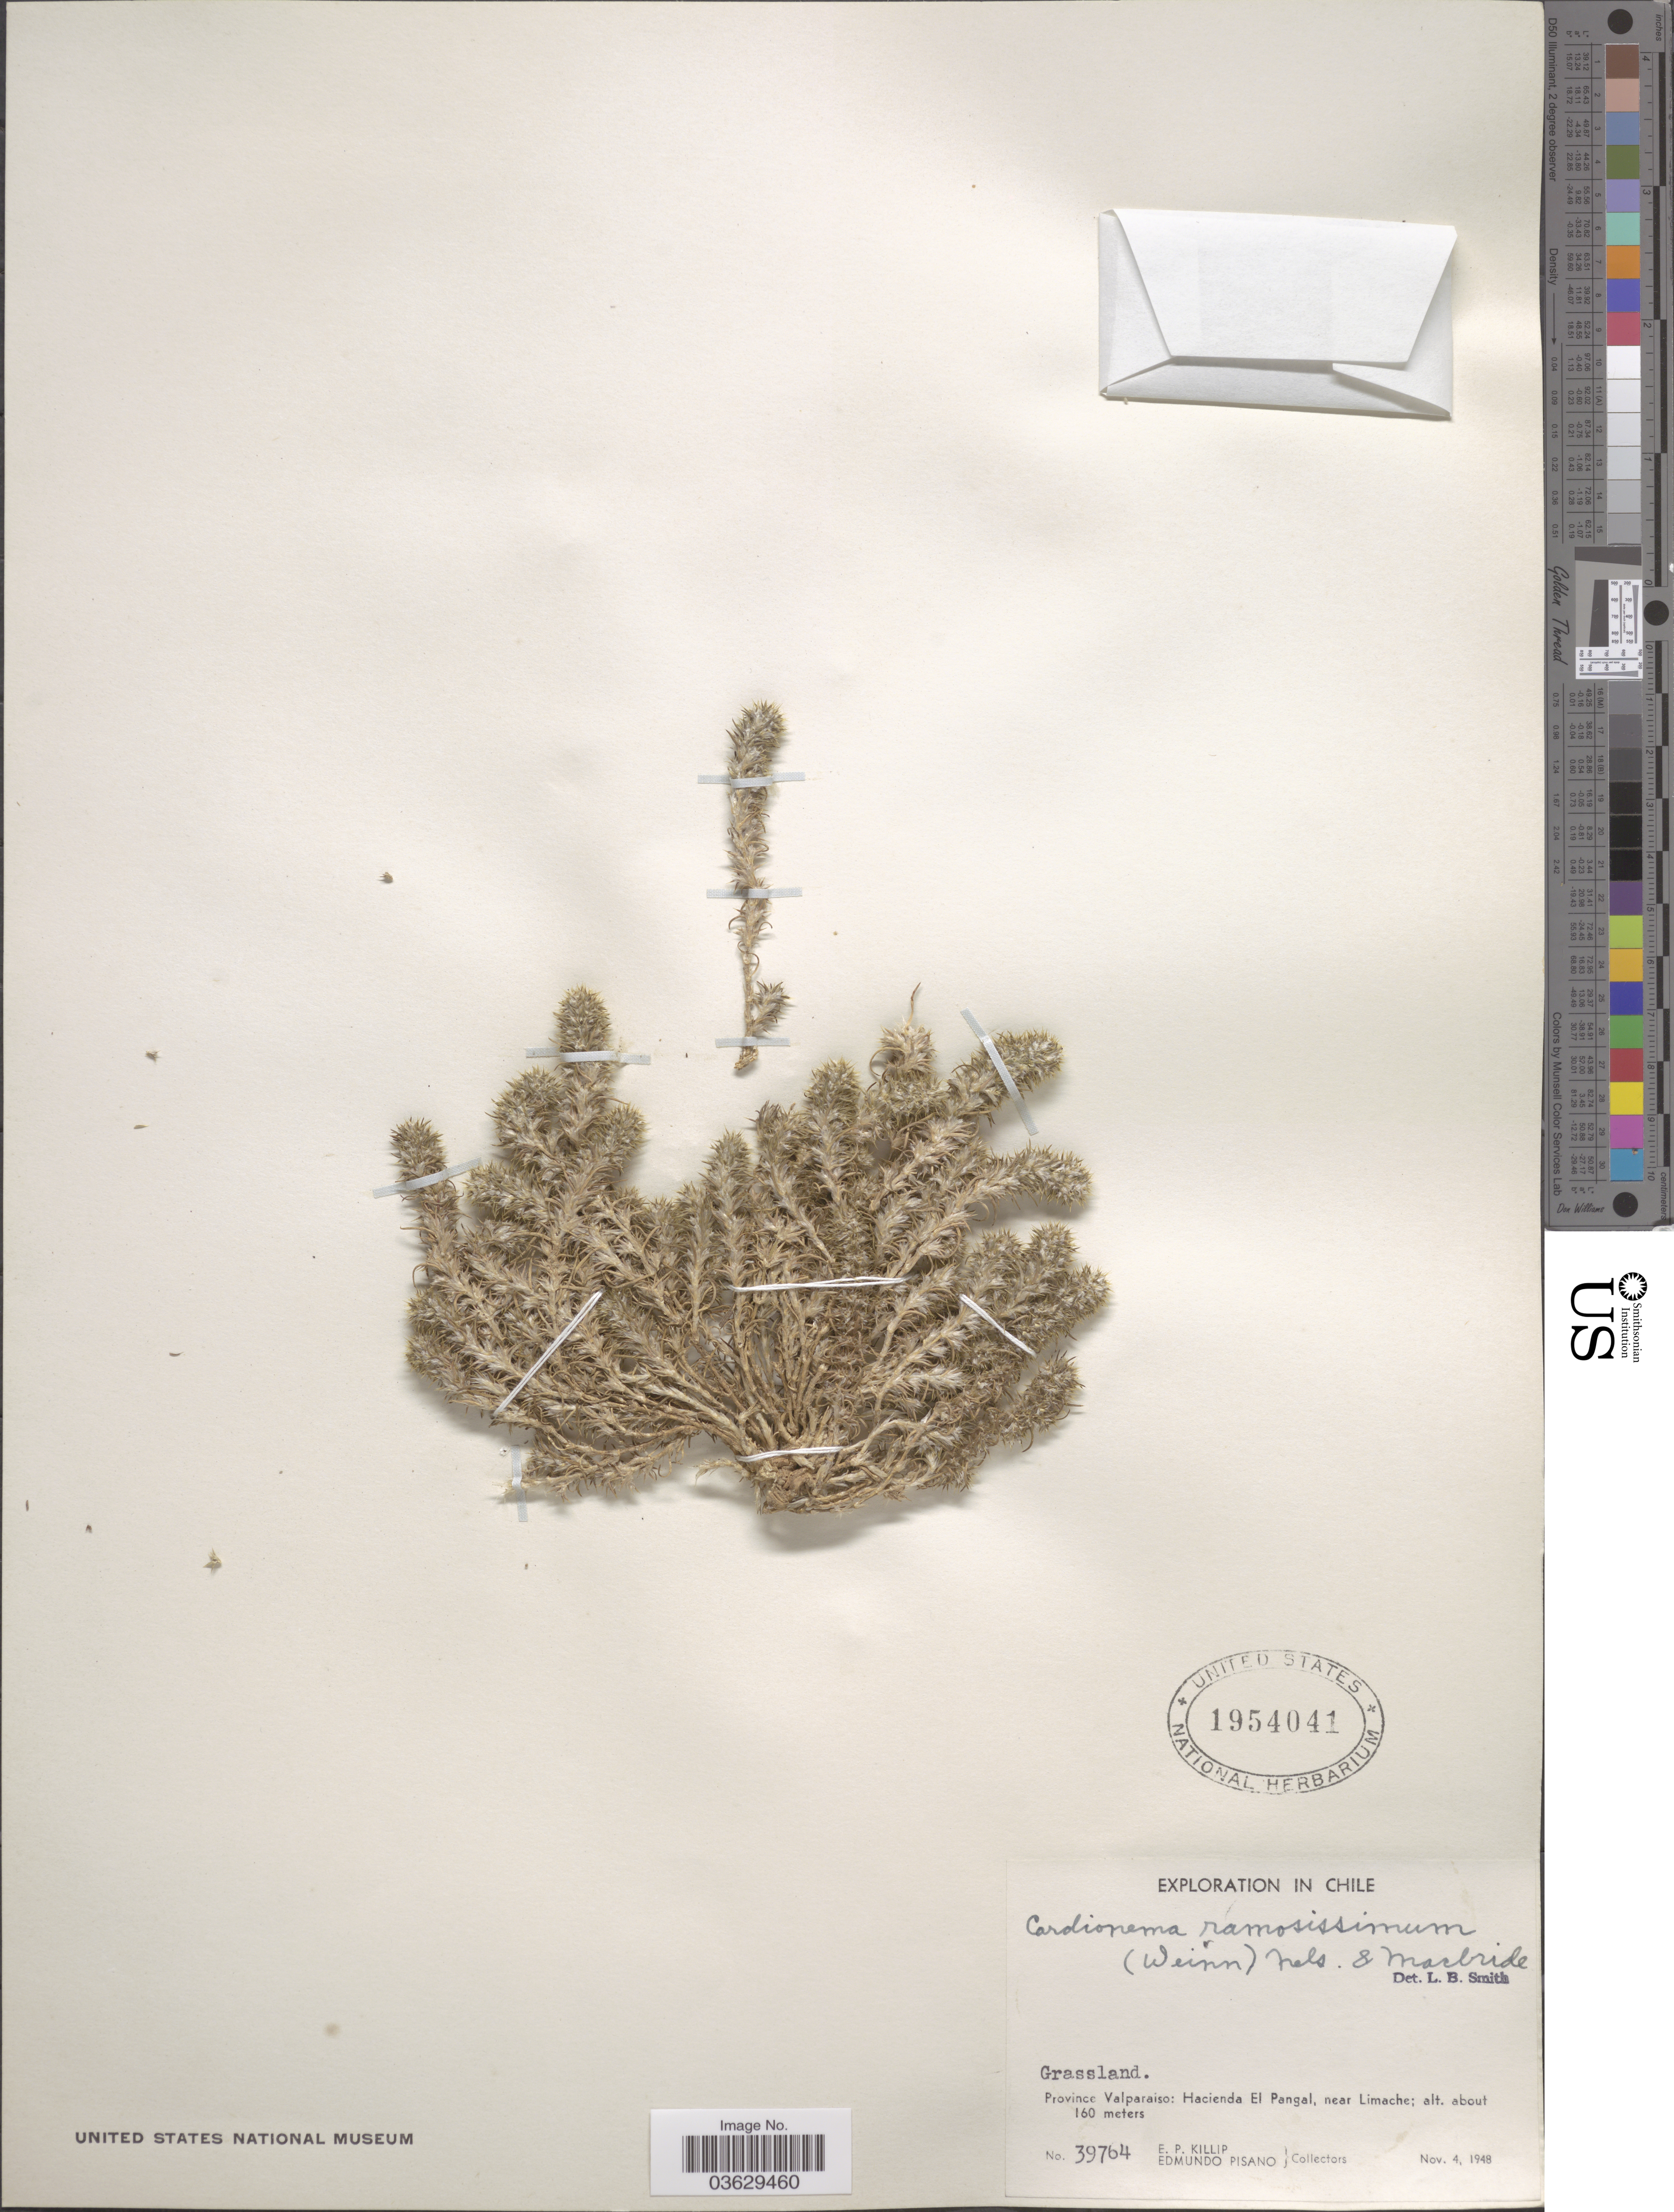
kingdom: Plantae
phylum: Tracheophyta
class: Magnoliopsida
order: Caryophyllales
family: Caryophyllaceae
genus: Cardionema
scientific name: Cardionema ramosissimum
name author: (Weinm.) A. Nelson & J.F. Macbr.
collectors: E. P. Killip & E. Pisano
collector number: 39764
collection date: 1948-11-04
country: Chile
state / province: Valparaíso (V)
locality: Grassland. Hacienda El Pangal, near Limache.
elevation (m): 160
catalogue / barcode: US 1954041